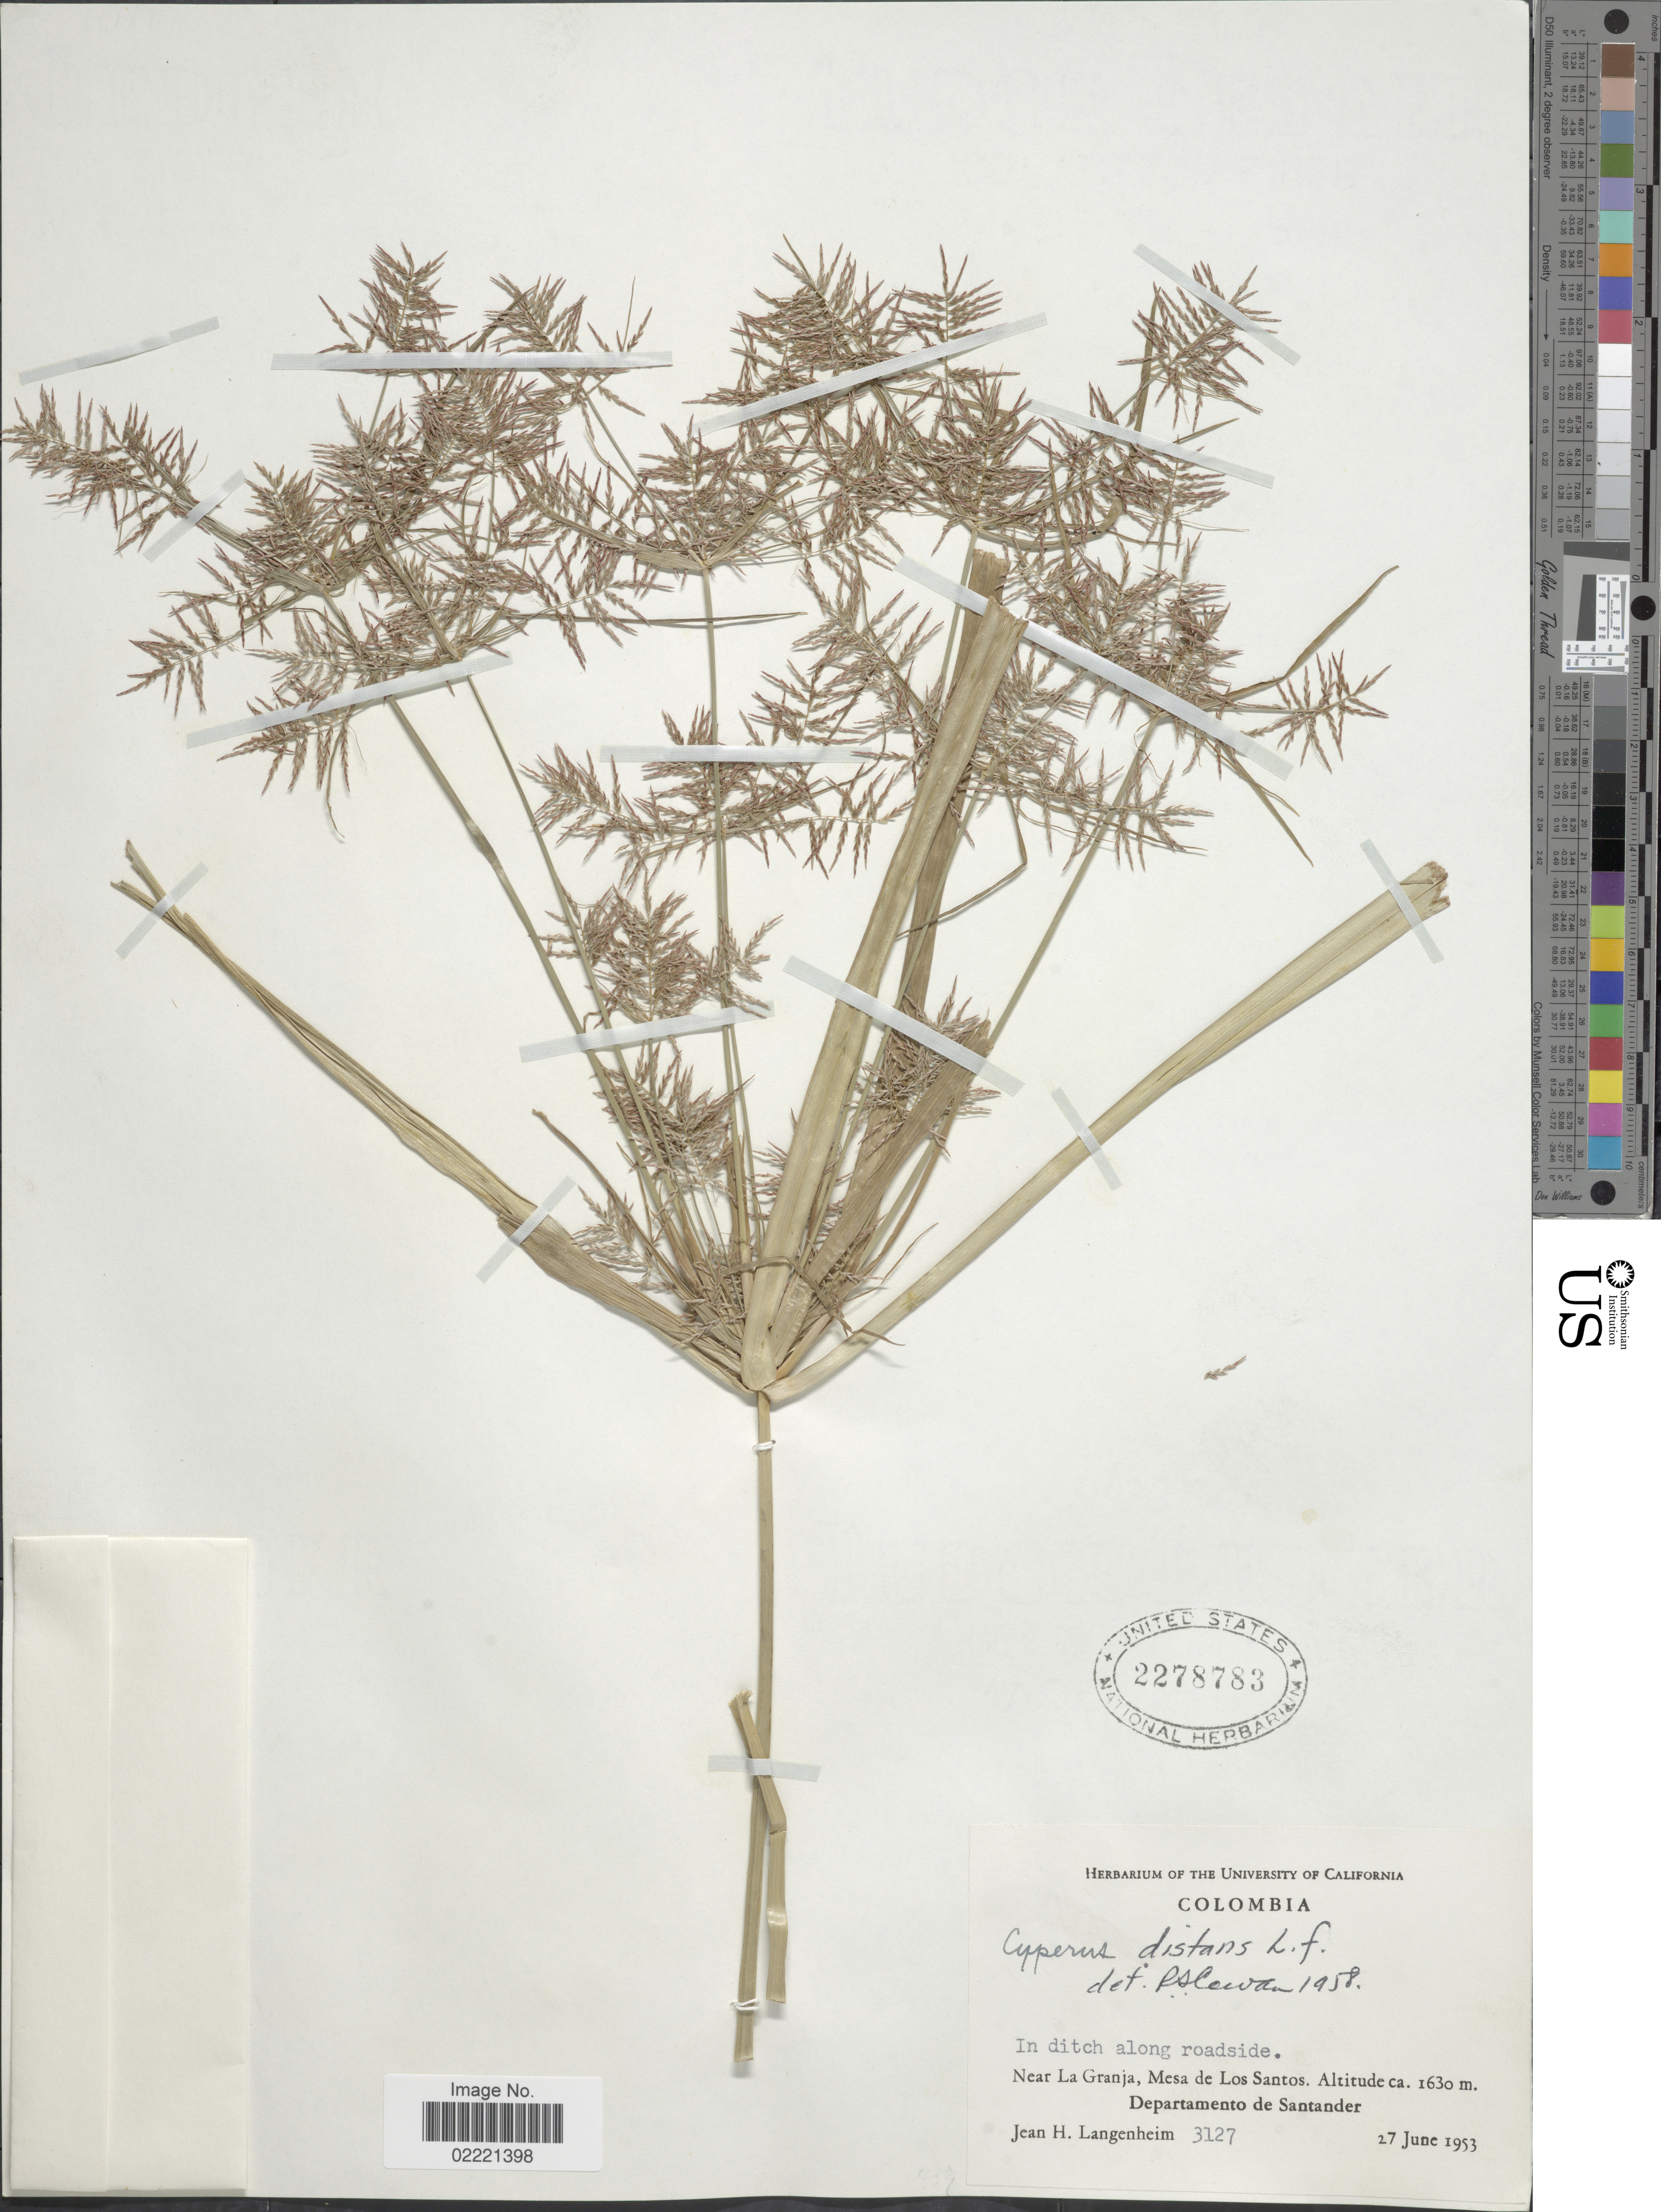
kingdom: Plantae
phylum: Tracheophyta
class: Liliopsida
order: Poales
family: Cyperaceae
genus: Cyperus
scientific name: Cyperus distans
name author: L. f.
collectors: J. H. Langenheim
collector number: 3127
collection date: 1953-06-27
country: Colombia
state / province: Santander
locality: In ditch along roadside, near La Granja, Mesa de Los Santos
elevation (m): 1630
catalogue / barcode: US 2278783